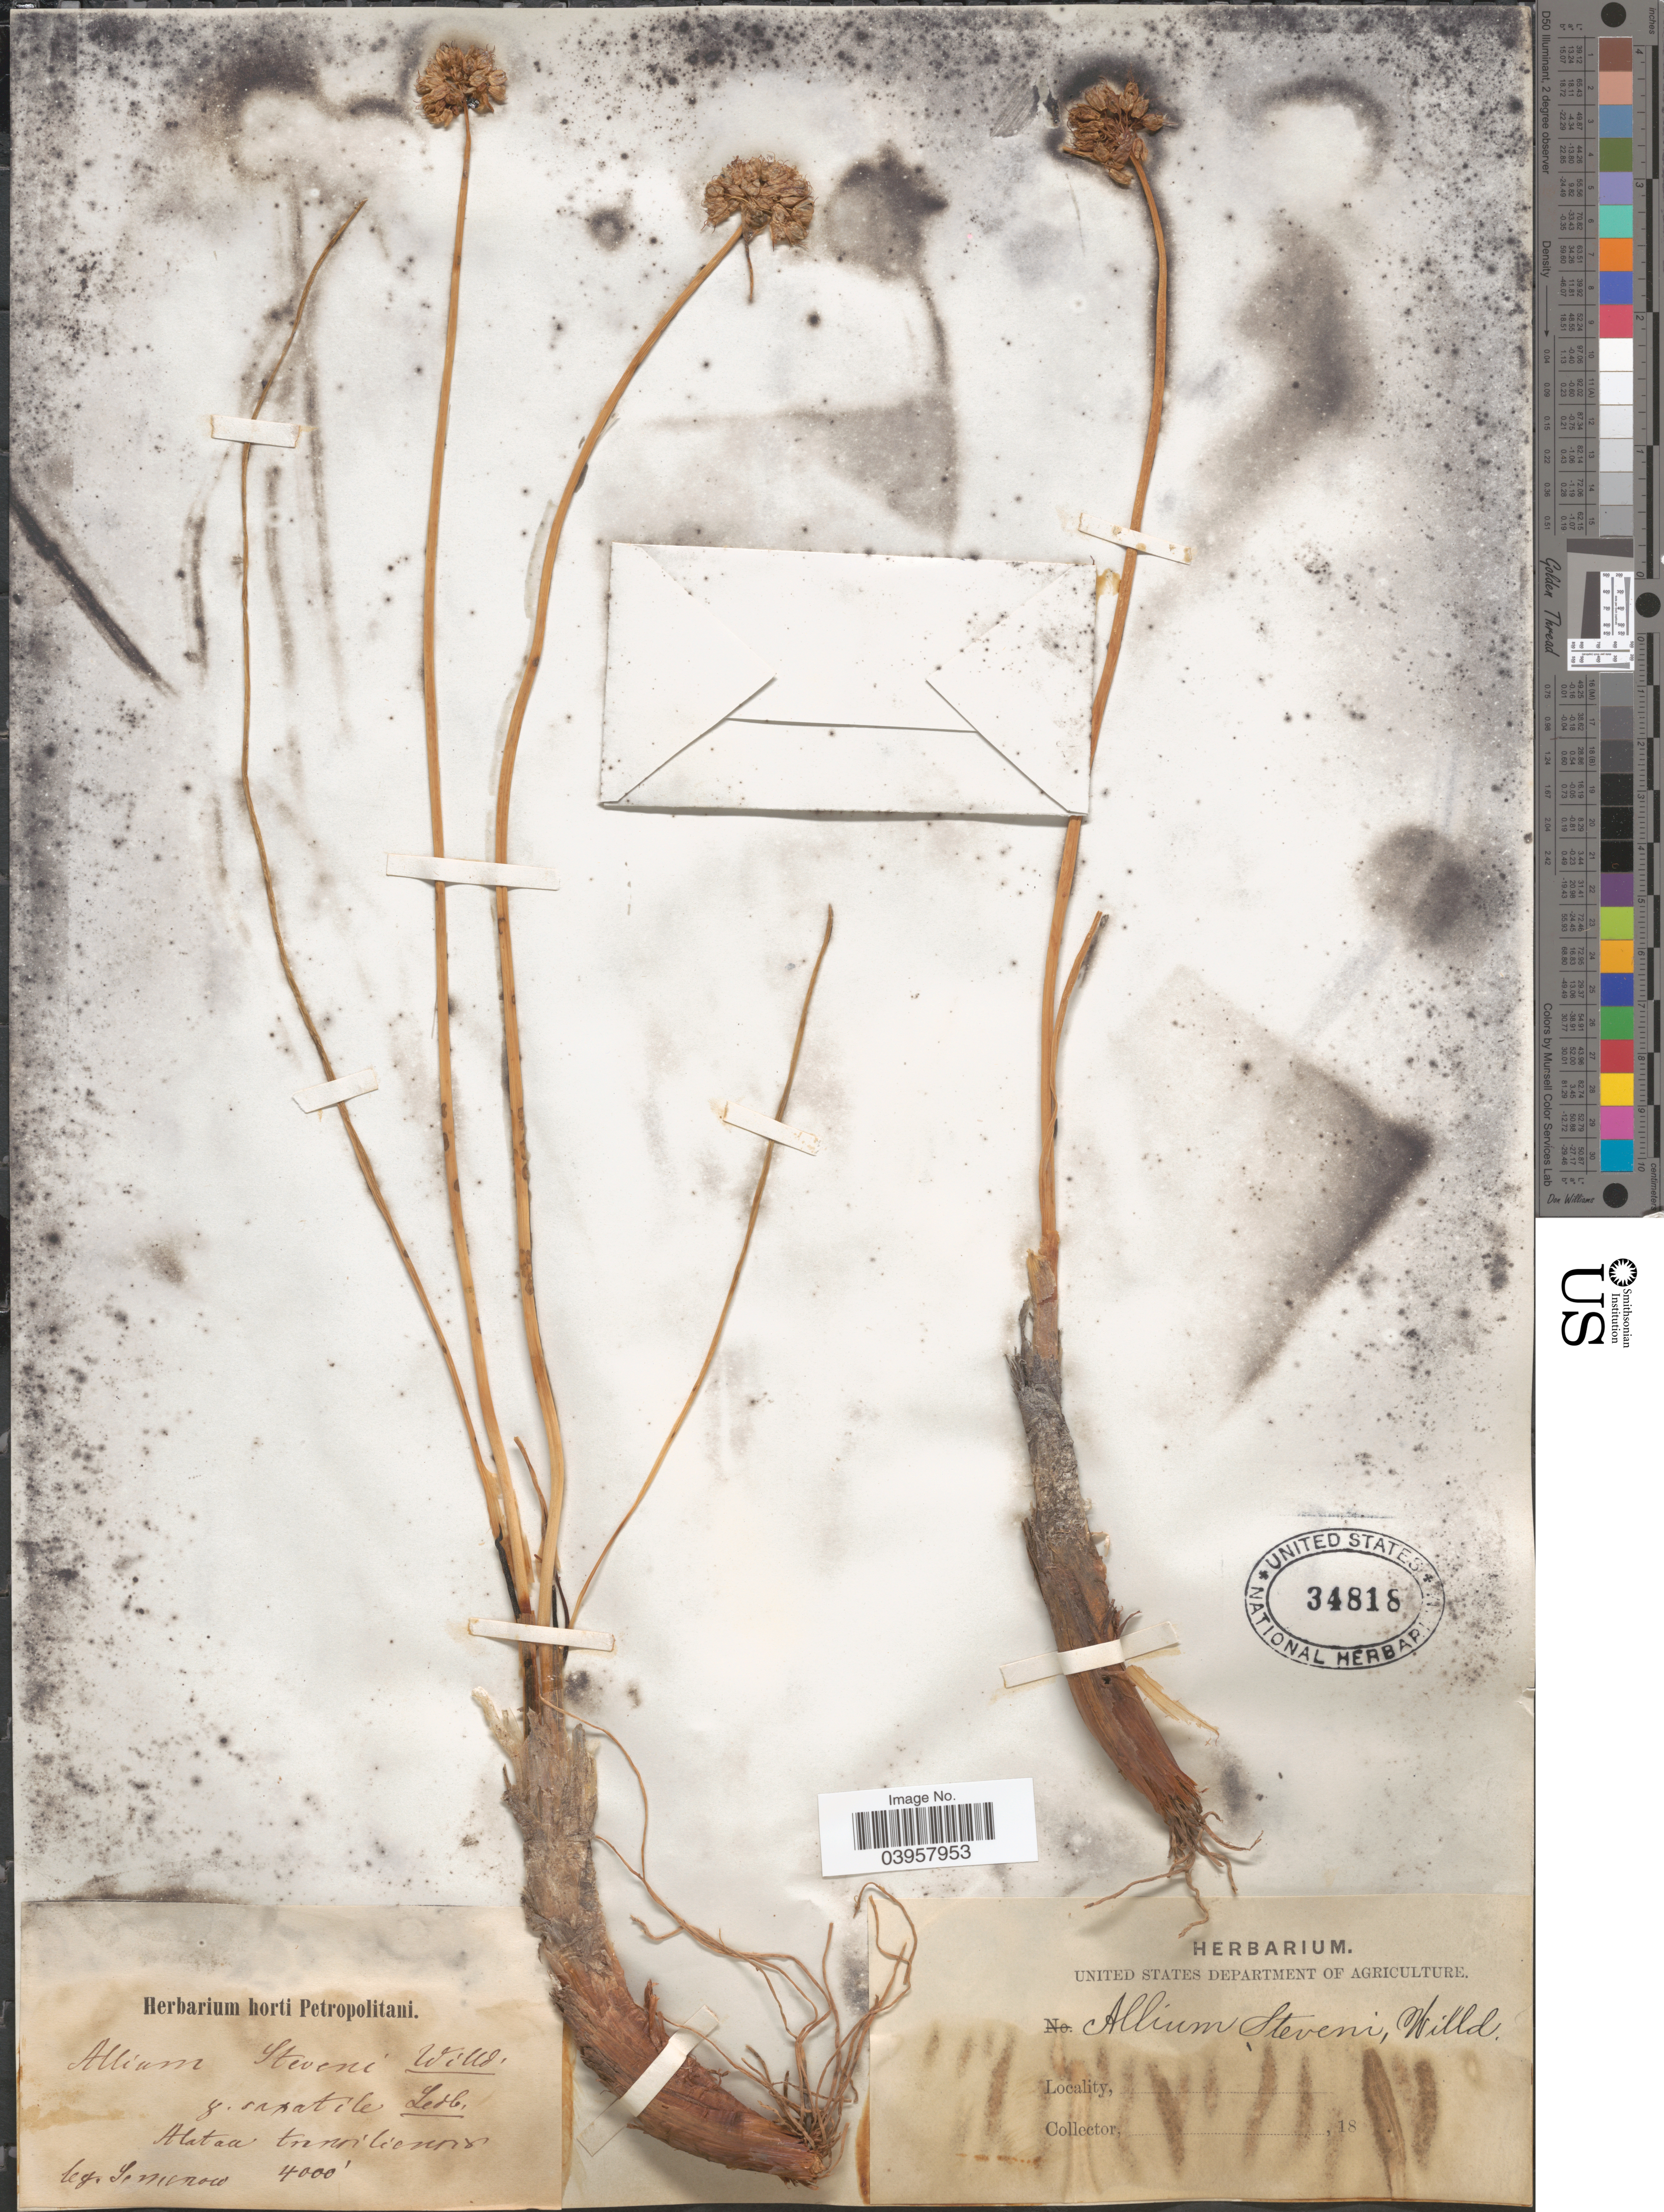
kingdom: Plantae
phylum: Tracheophyta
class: Liliopsida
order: Asparagales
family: Amaryllidaceae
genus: Allium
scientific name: Allium stevenii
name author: Willd. ex Ledeb.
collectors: P. P. Semenov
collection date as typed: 18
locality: Alatau transiliensis.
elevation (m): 1219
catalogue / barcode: US 34818